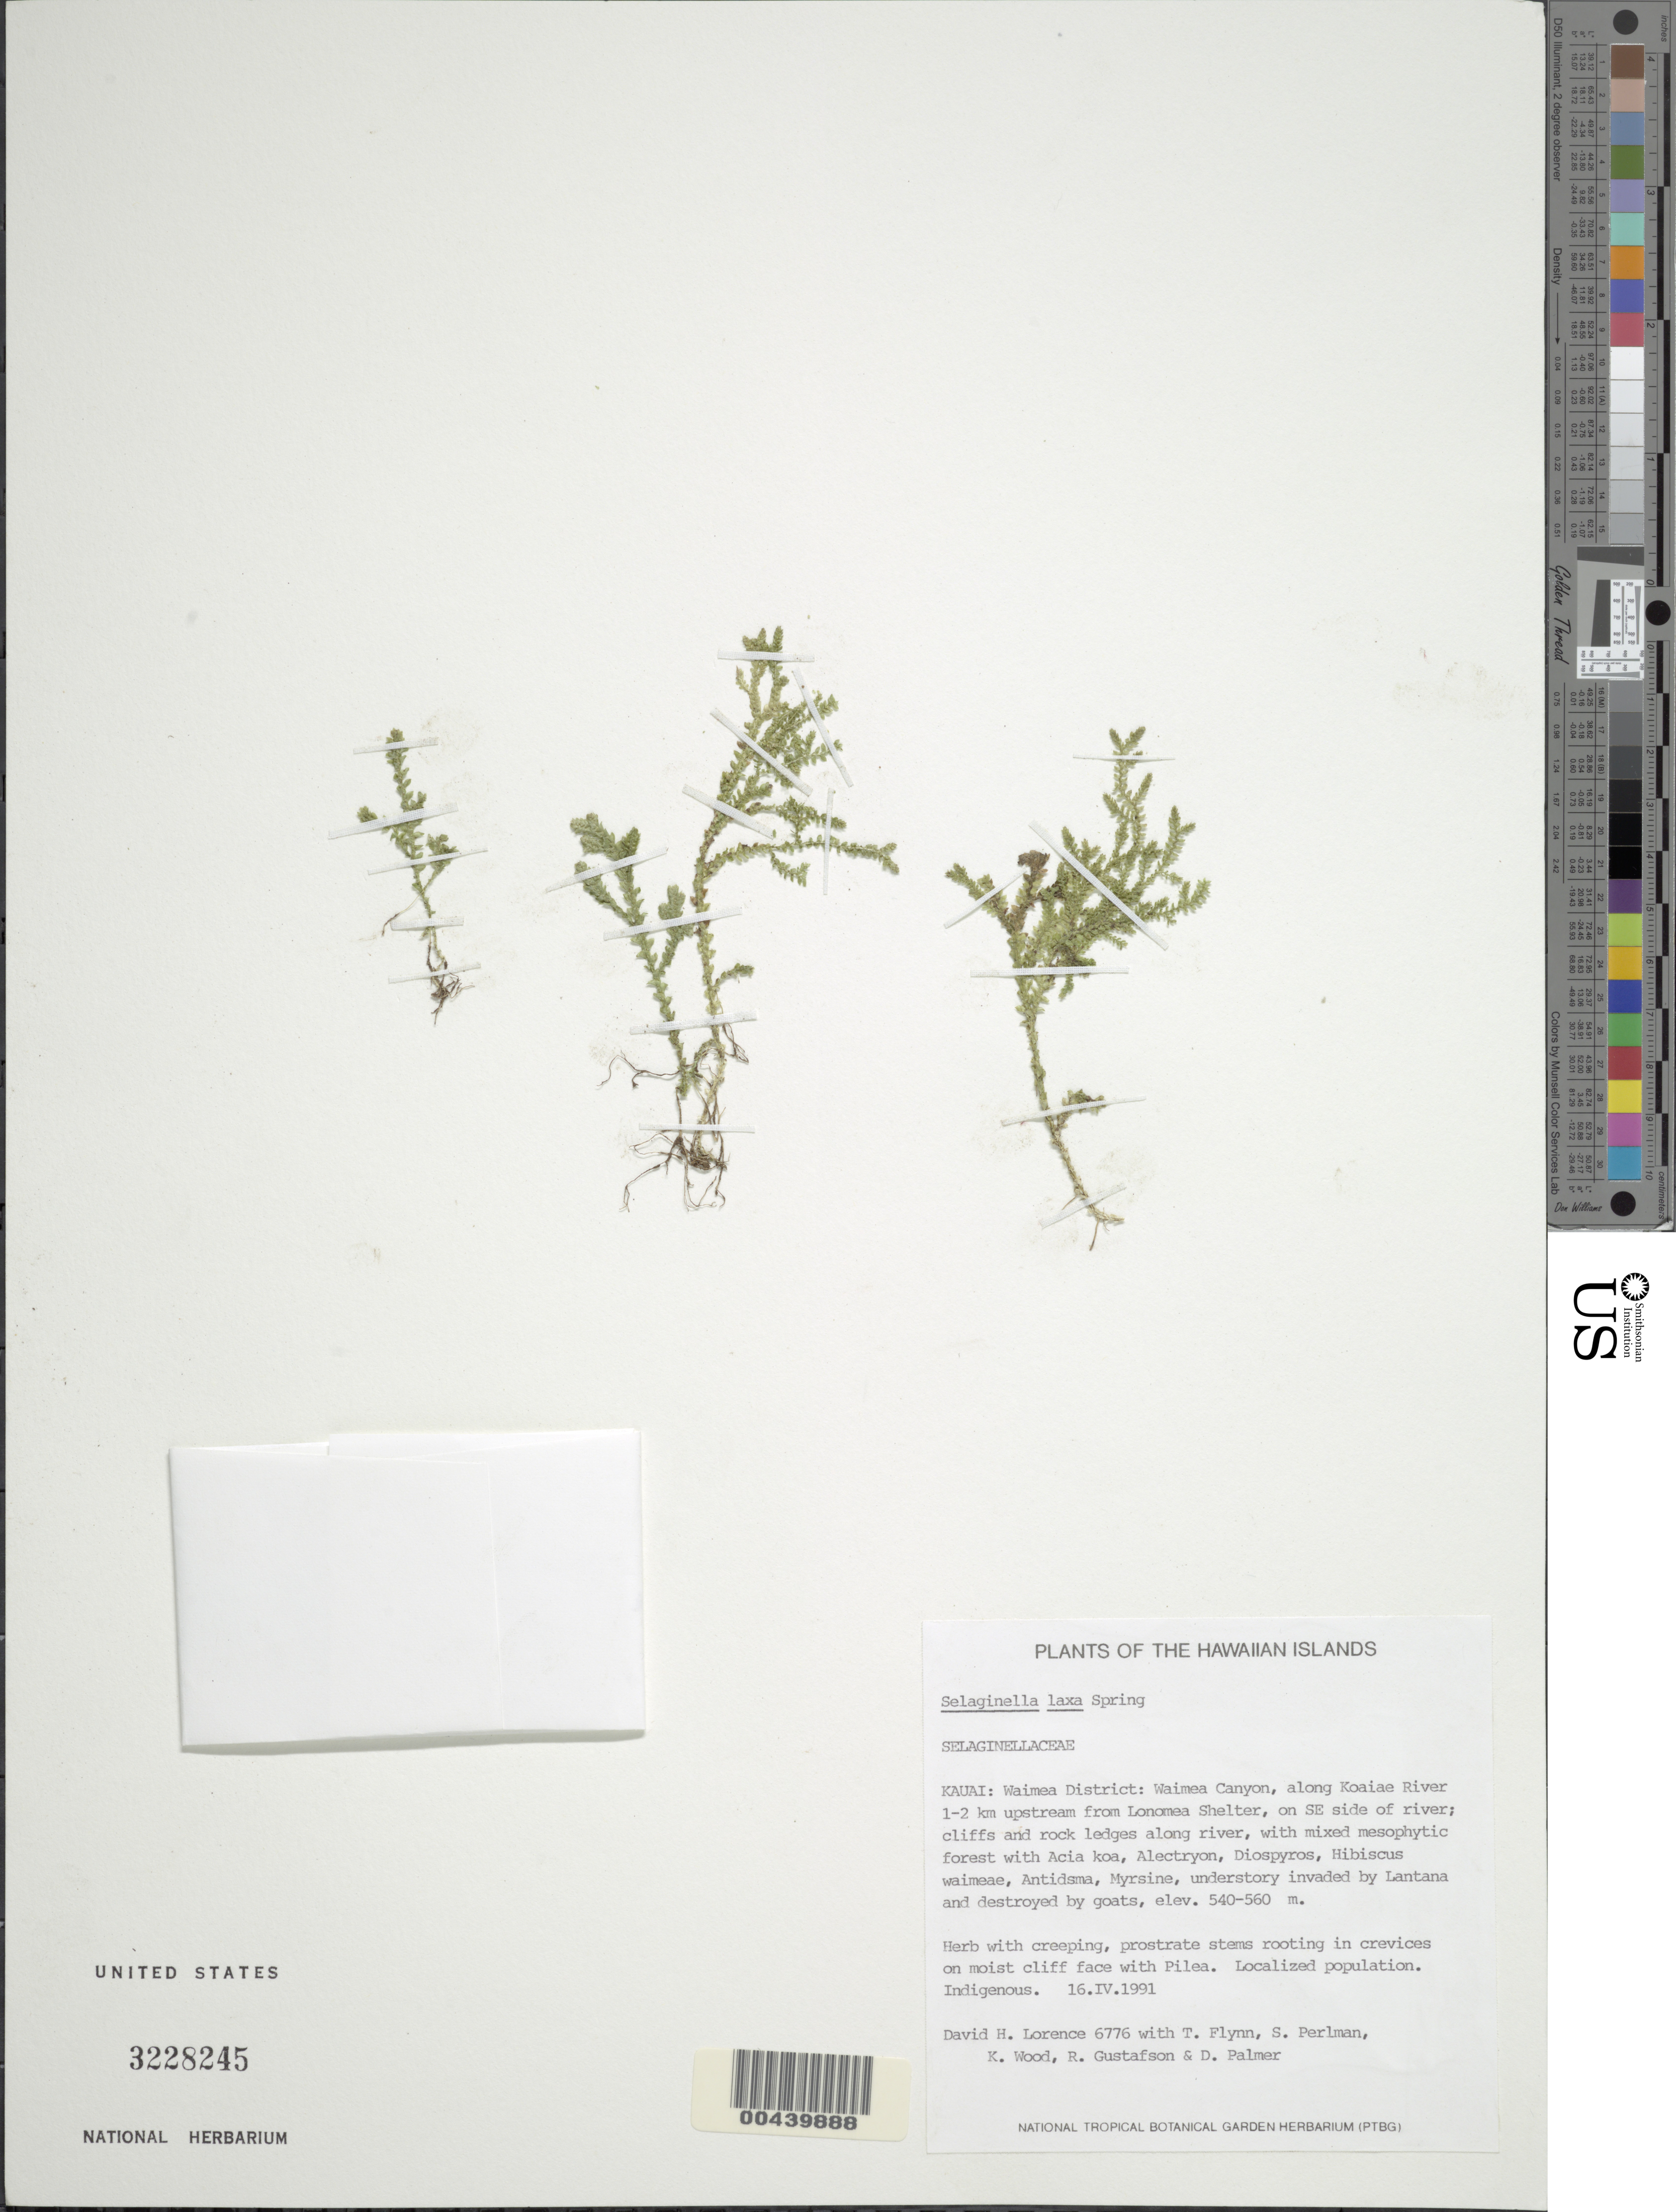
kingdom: Plantae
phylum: Tracheophyta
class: Lycopodiopsida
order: Selaginellales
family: Selaginellaceae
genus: Selaginella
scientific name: Selaginella laxa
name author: Spring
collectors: D. Lorence, T. W. Flynn, S. P. Perlman, K. Wood & Gustafson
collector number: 6776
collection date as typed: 16 Apr 1991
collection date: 1991-04-16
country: United States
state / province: Hawaii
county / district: Kauai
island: Kaua'i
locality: Waimea District: Waimea Canyon, along Koaiae River 1-2 km upstream from Lonomea Shelter, on SE side of river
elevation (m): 540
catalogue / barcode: US 3228245